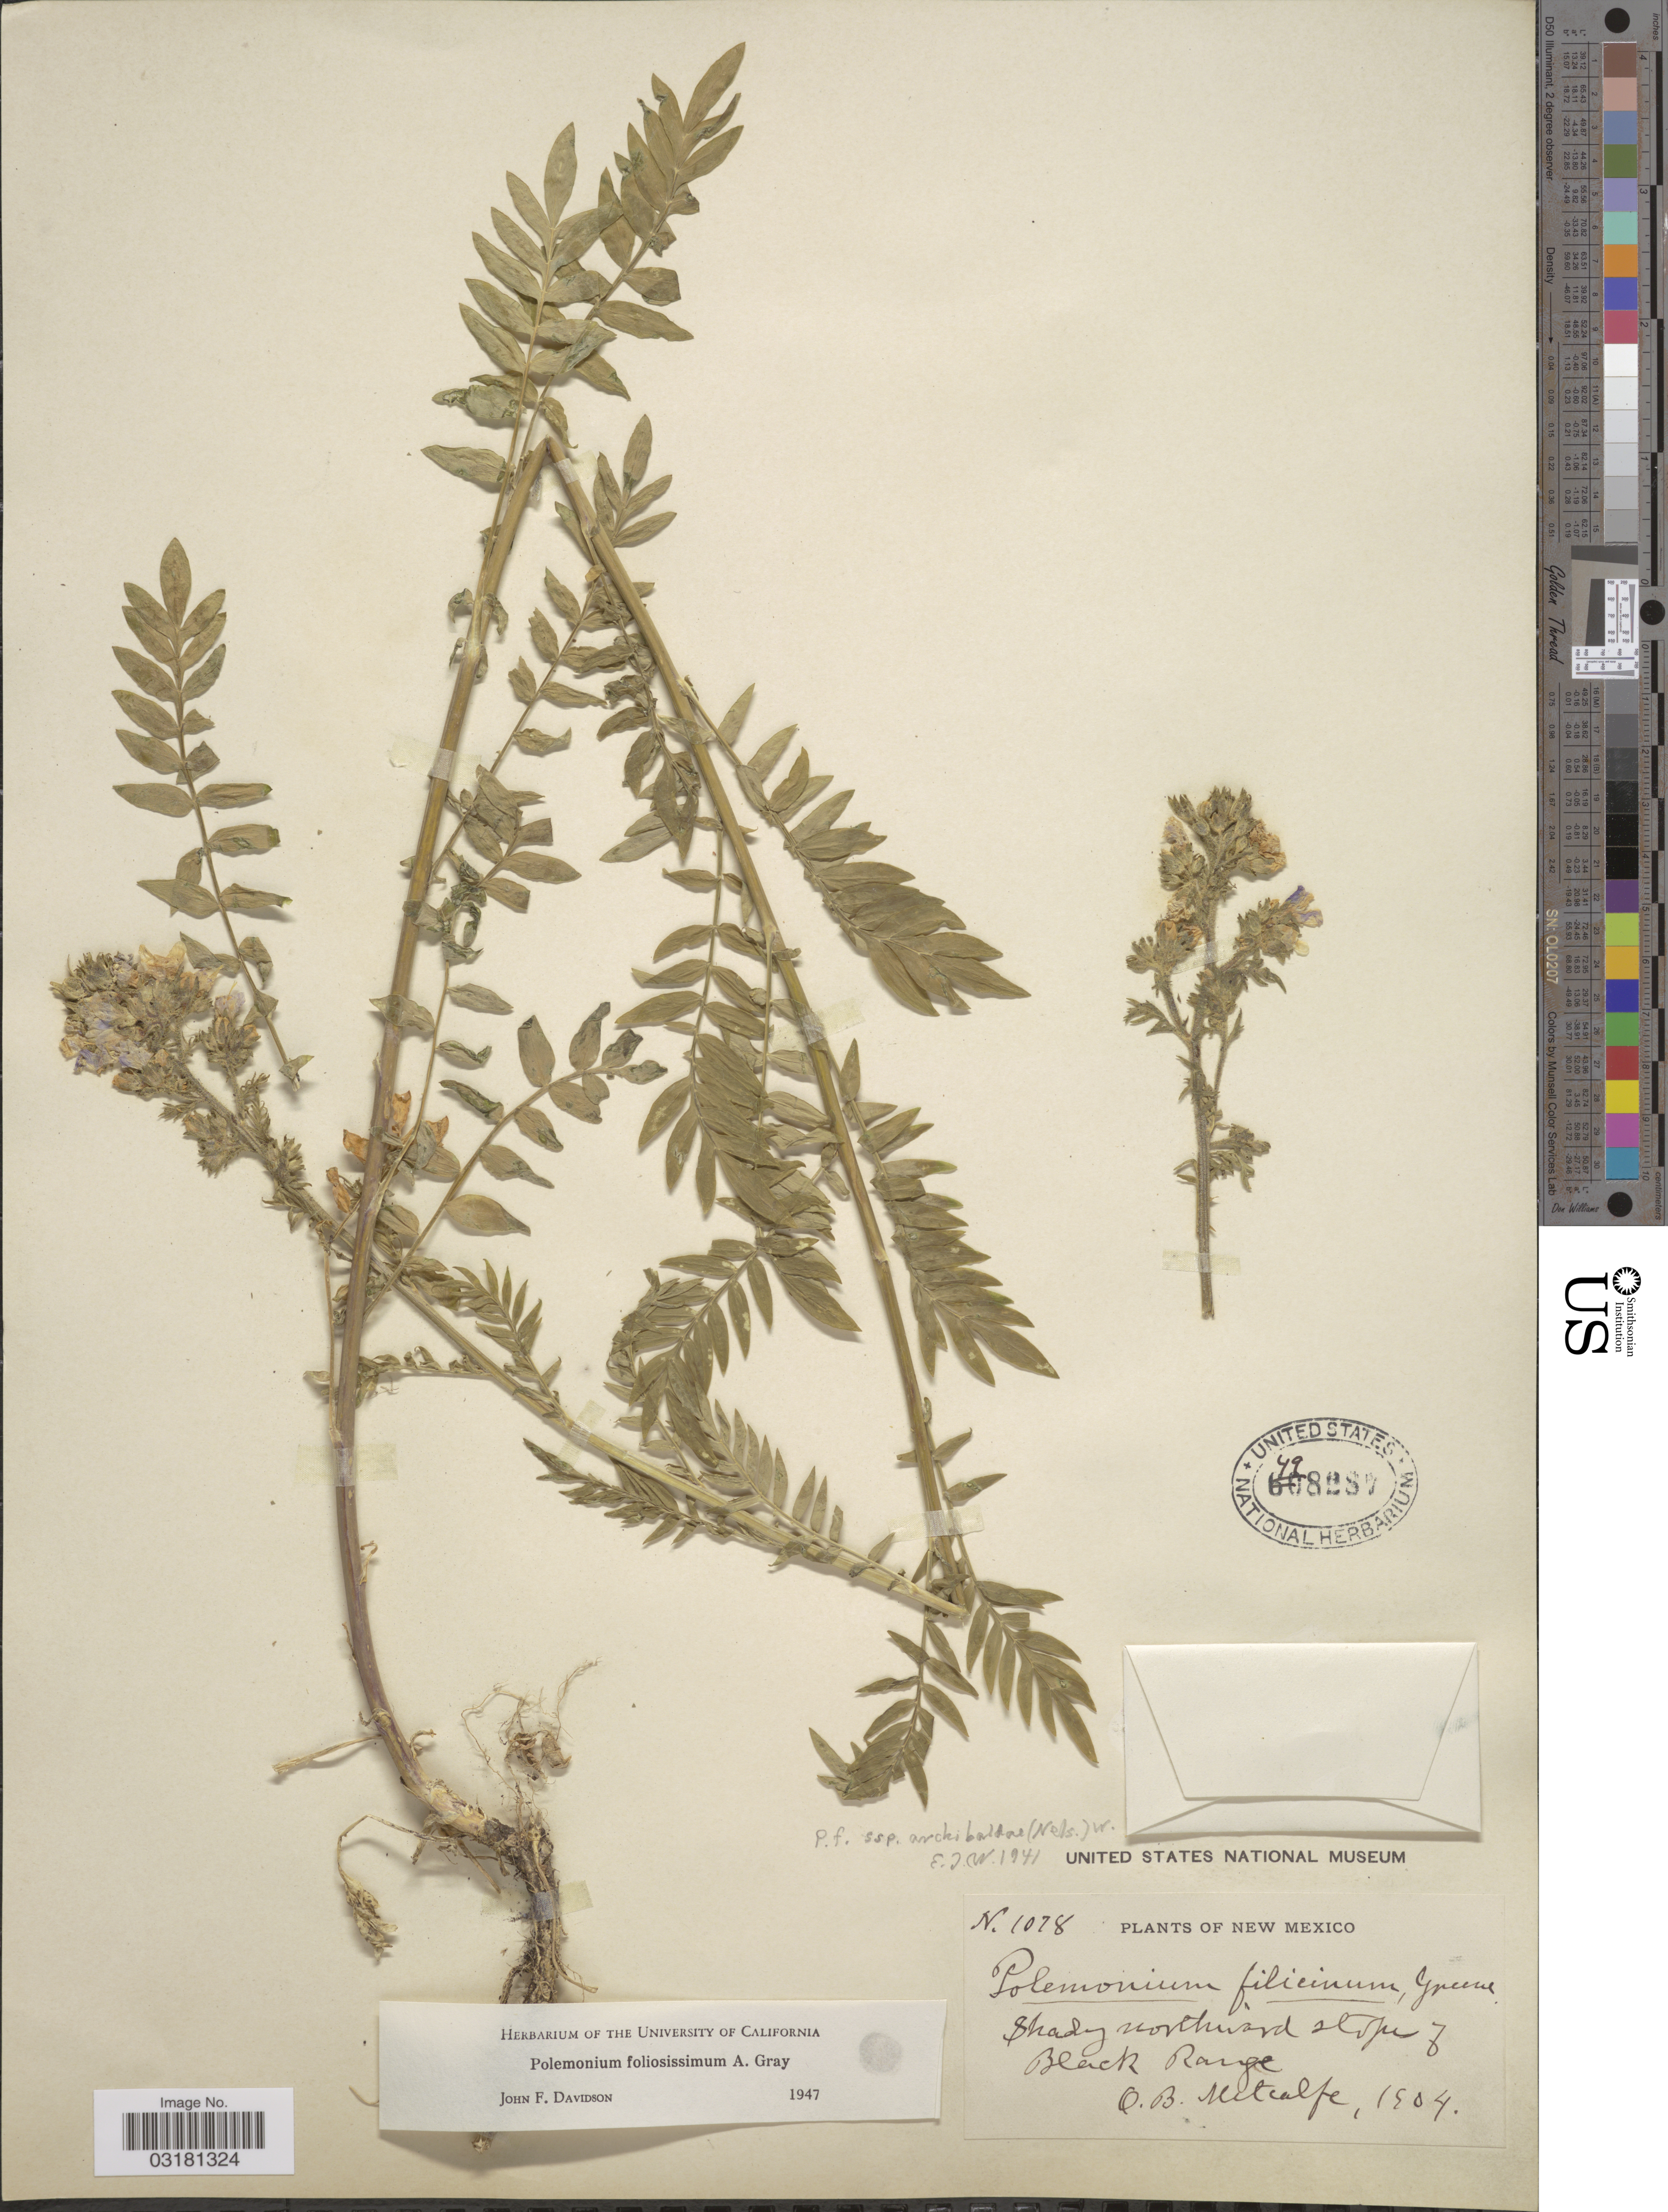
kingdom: Plantae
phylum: Tracheophyta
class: Magnoliopsida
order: Ericales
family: Polemoniaceae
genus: Polemonium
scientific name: Polemonium foliosissimum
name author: A. Gray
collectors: O. B. Metcalfe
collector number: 1078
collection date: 1904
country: United States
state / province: New Mexico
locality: Shady northward slope of Black Range.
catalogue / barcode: US 498287